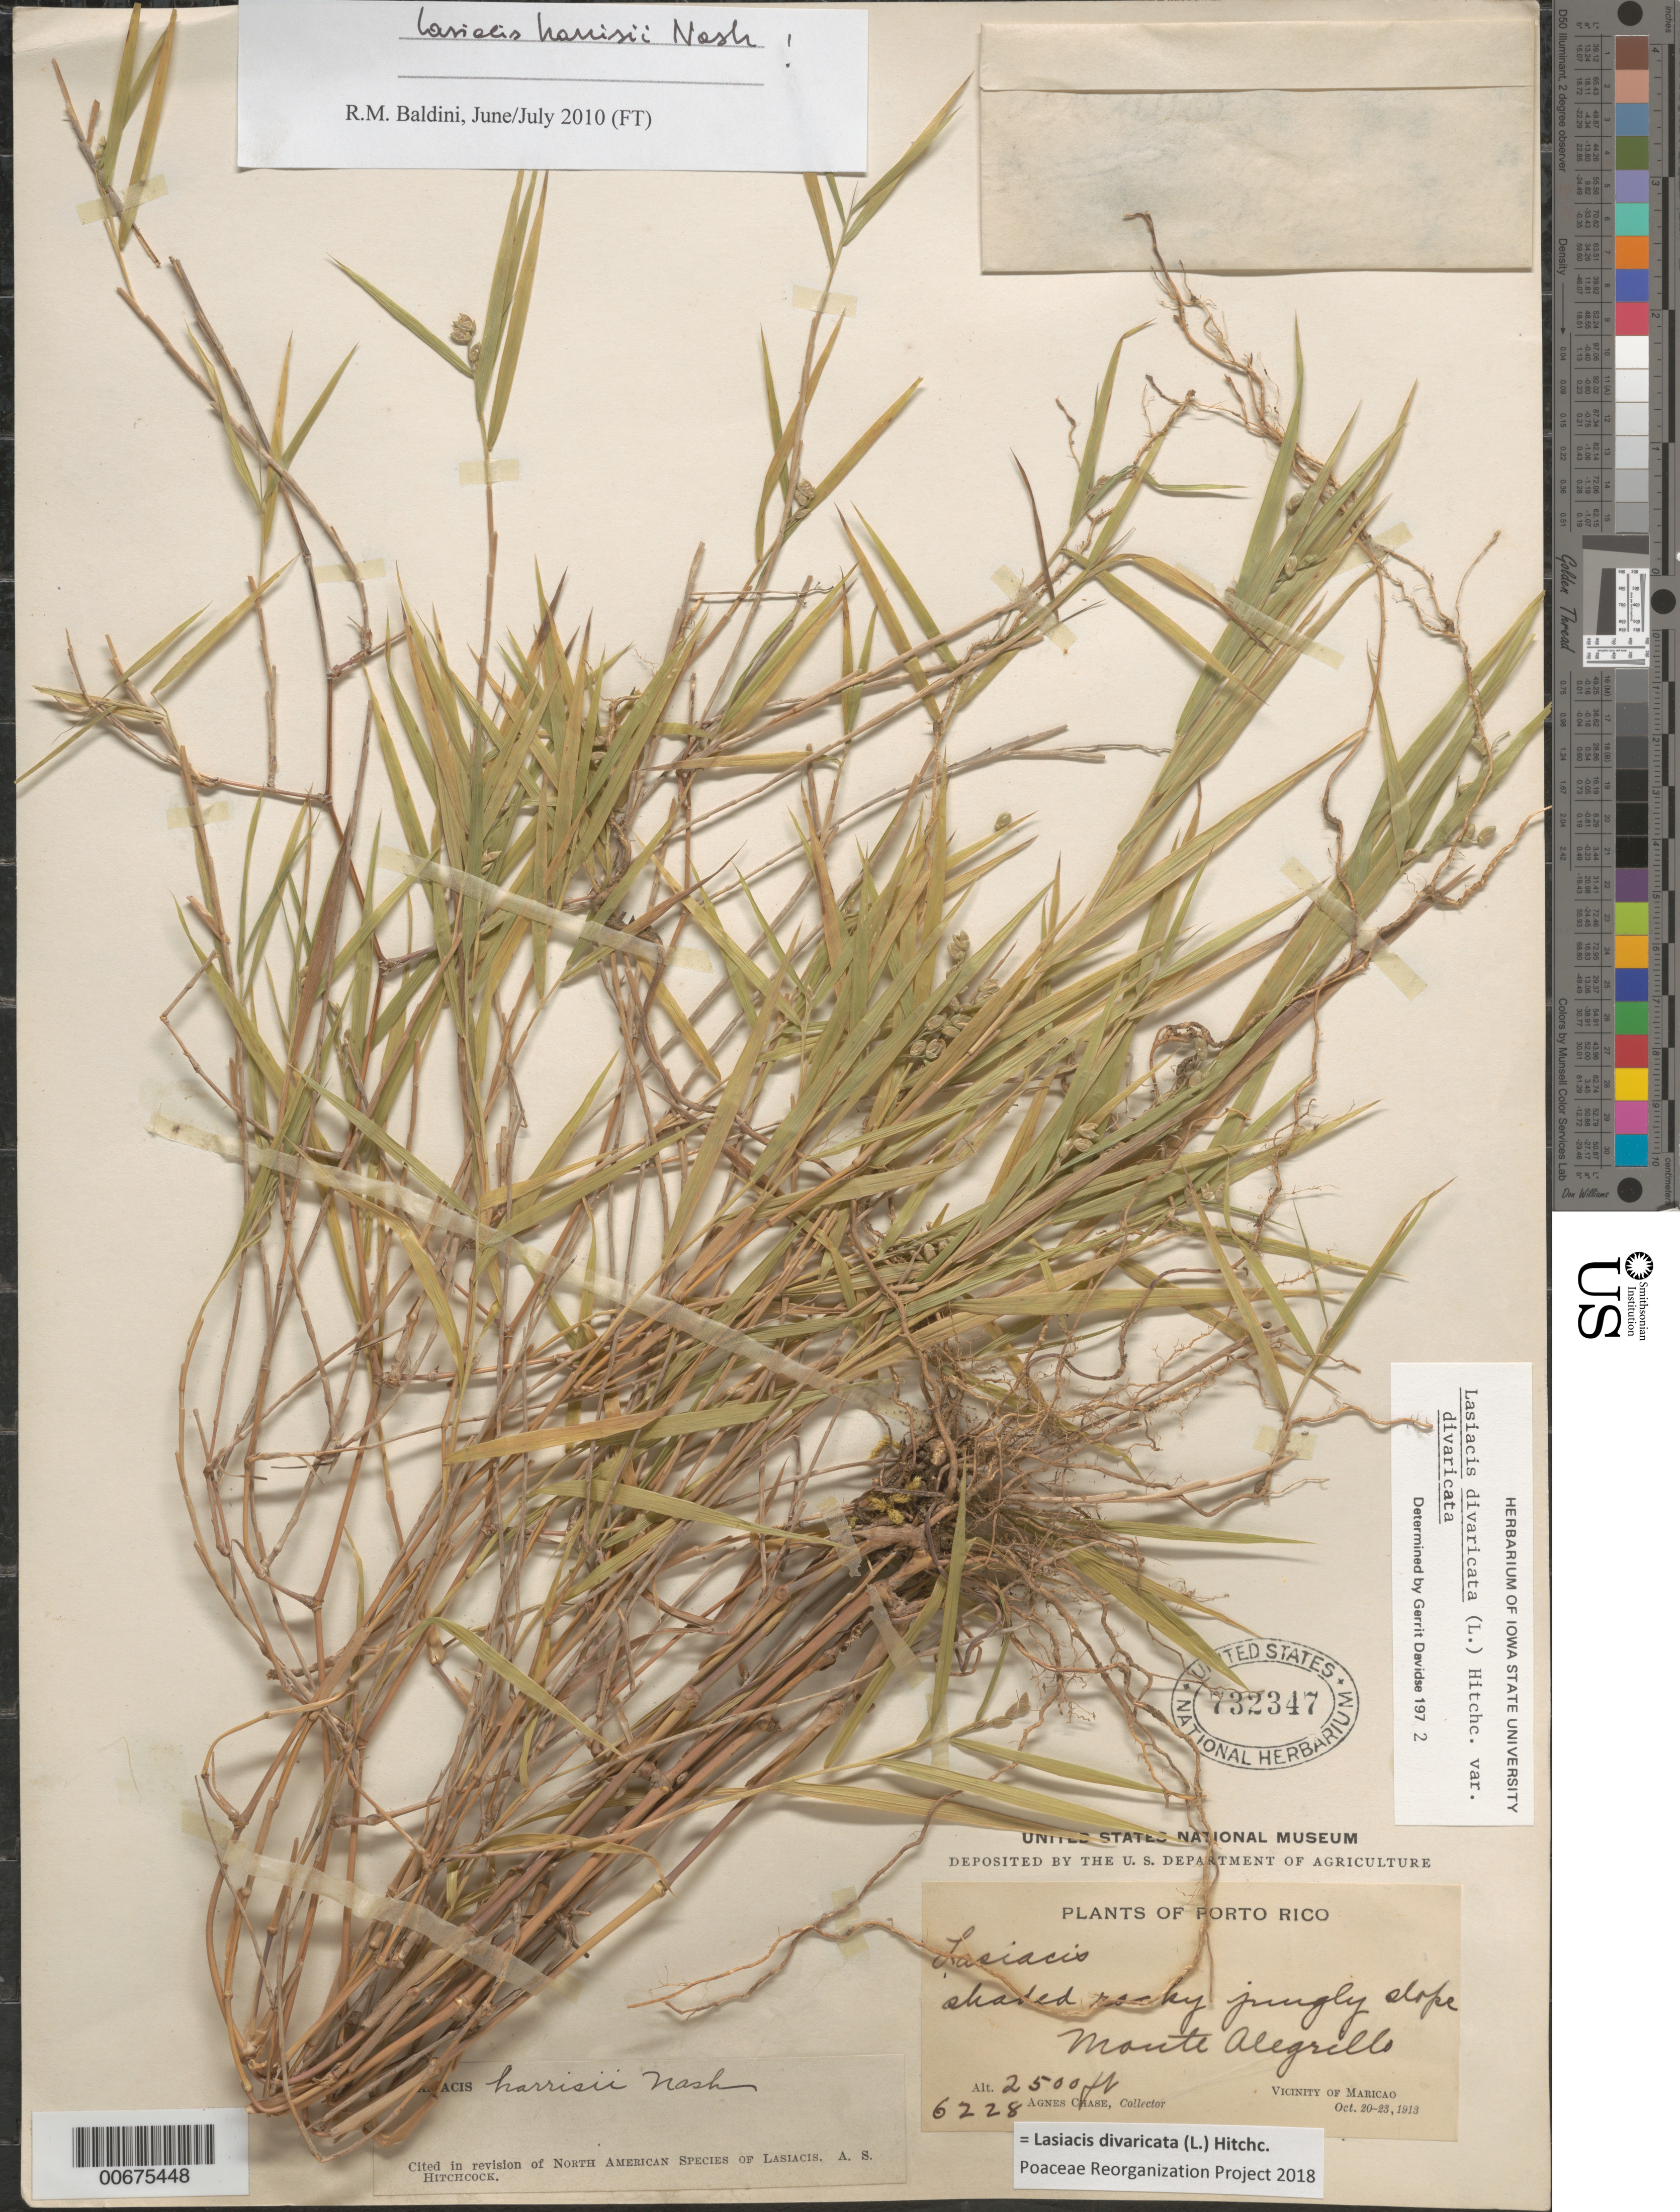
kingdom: Plantae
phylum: Tracheophyta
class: Liliopsida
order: Poales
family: Poaceae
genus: Lasiacis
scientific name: Lasiacis divaricata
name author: (L.) Hitchc.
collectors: A. Chase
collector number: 6228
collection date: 1913-10-20/1913-10-23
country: Puerto Rico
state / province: Maricao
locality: Shaded rocky jungle slope Monte Alegrillo. Vicinity of Maricao.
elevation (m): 762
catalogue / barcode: US 732347